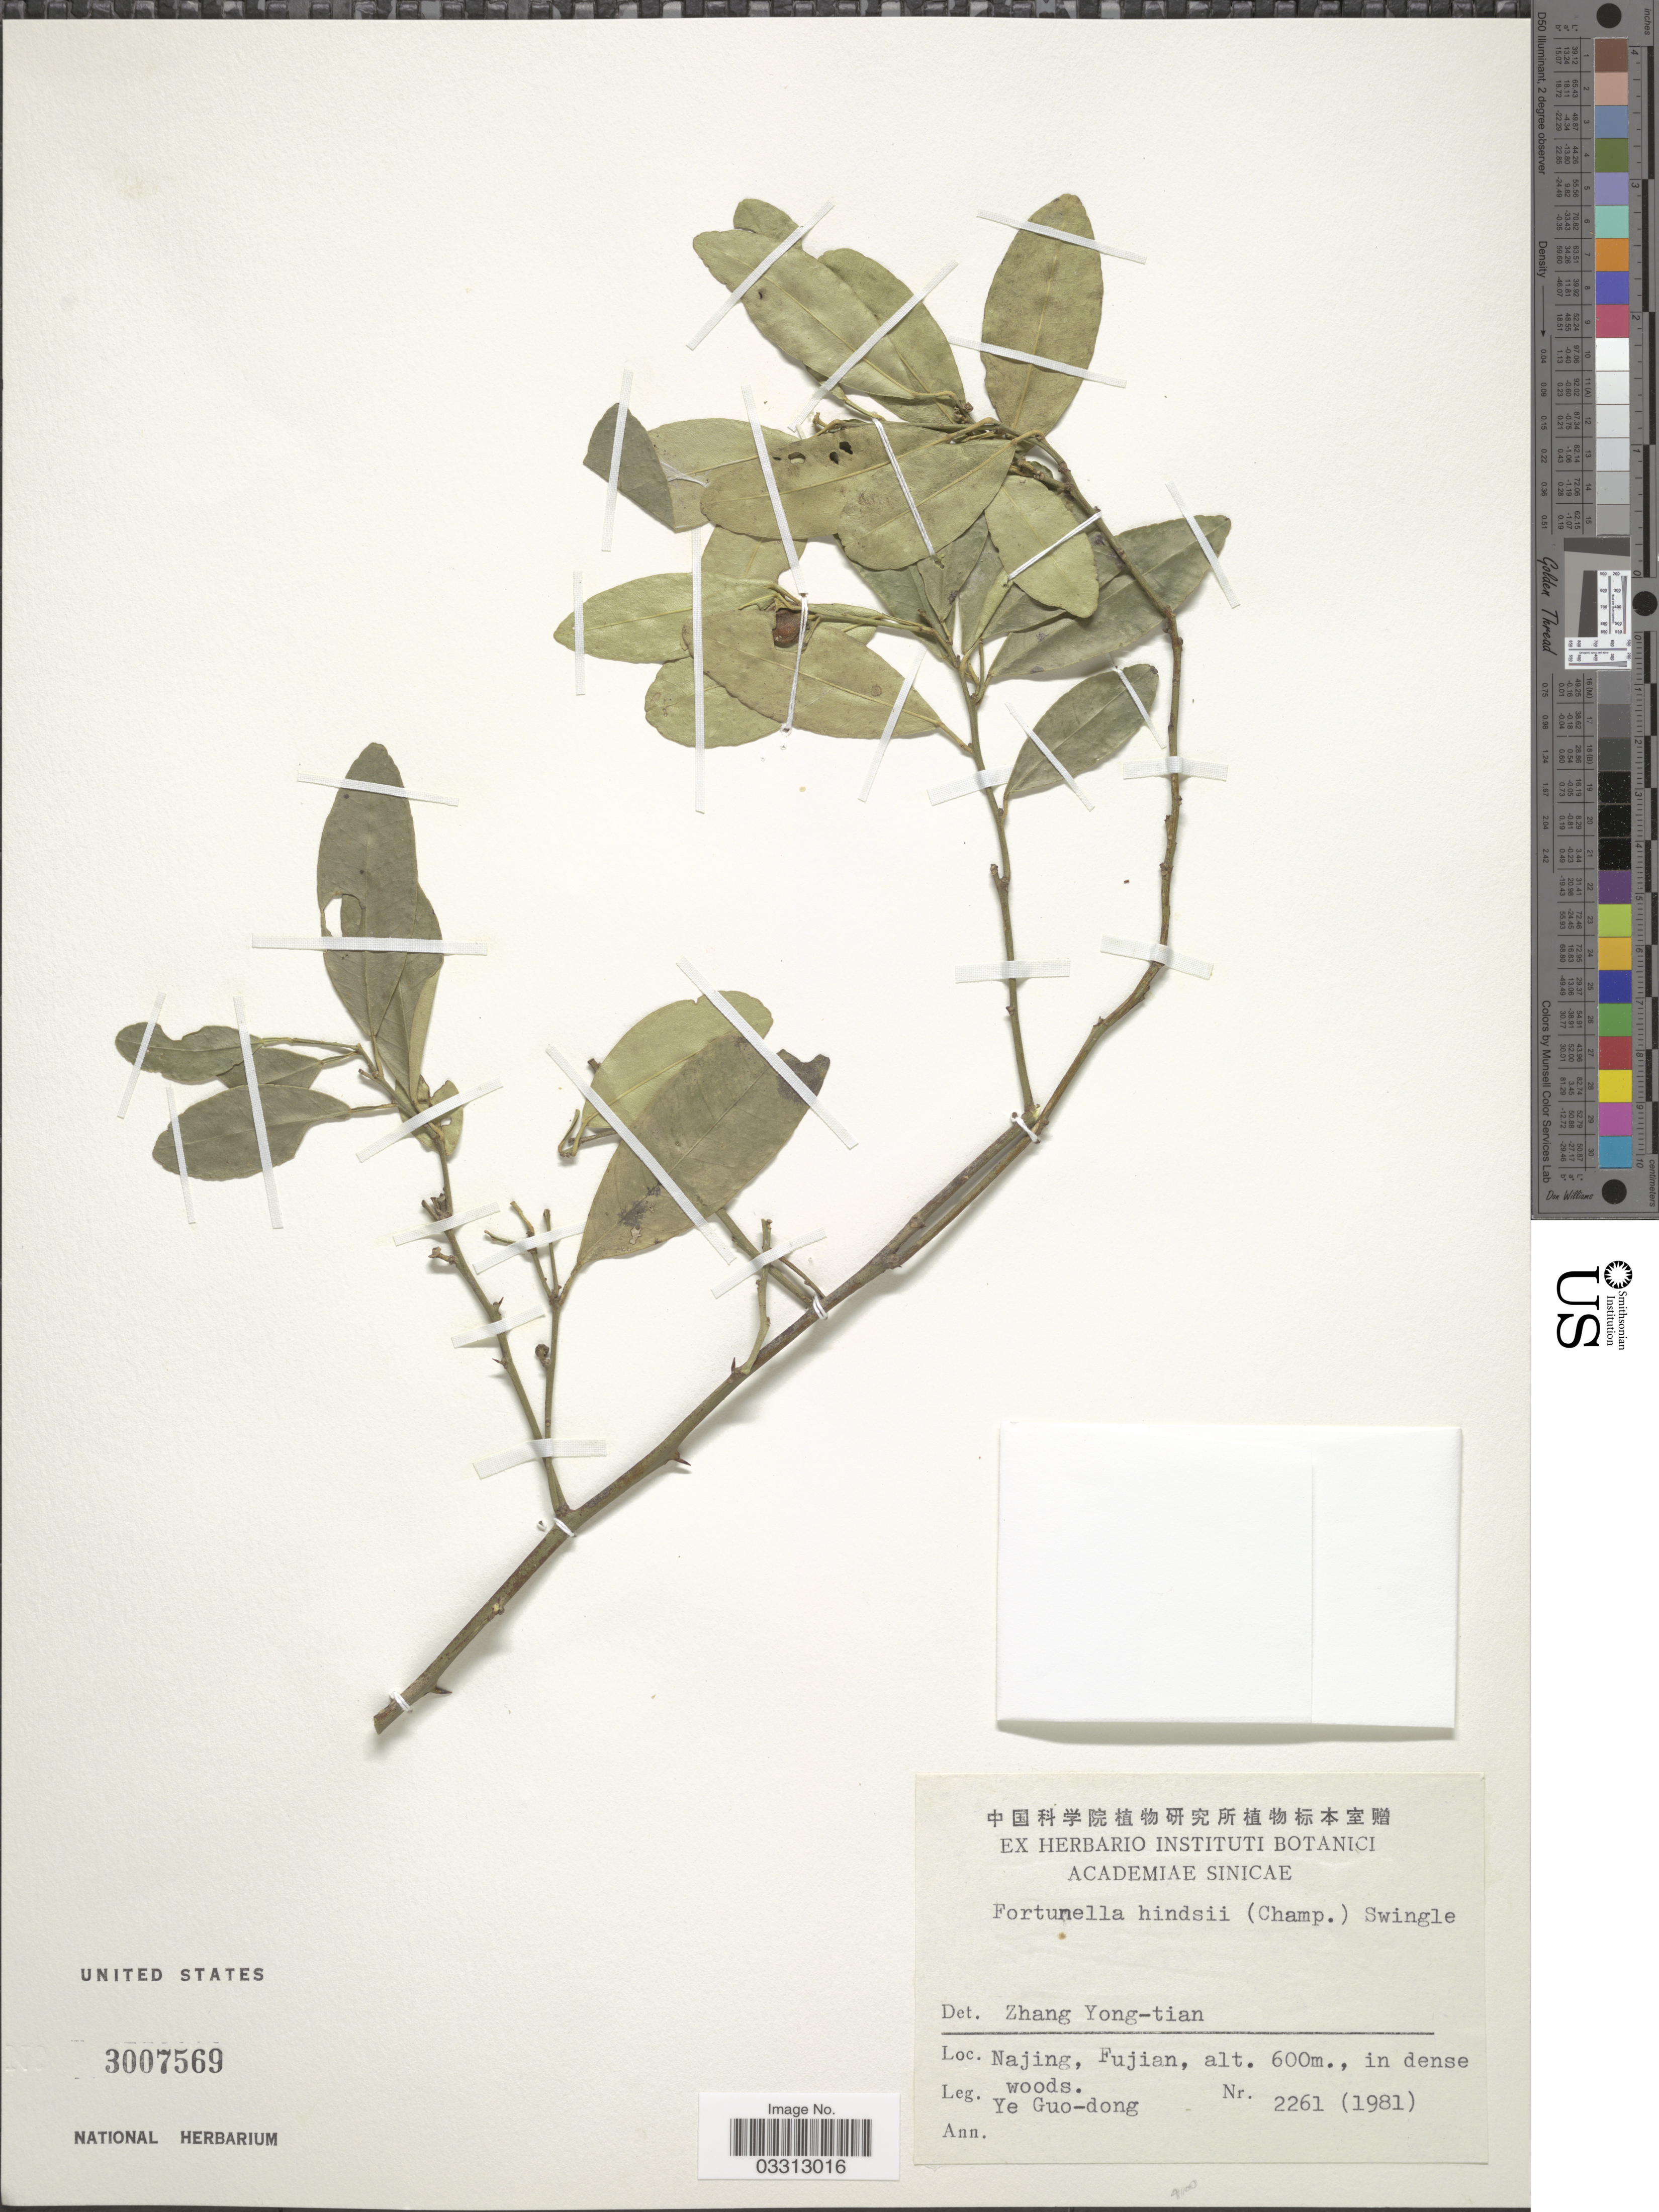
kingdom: Plantae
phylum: Tracheophyta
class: Magnoliopsida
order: Sapindales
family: Rutaceae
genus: Citrus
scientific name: Citrus japonica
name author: Thunb.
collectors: Ye Guo-Dong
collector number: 2261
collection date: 1981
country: China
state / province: Fujian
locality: Najing, Fujian.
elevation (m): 600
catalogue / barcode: US 3007569